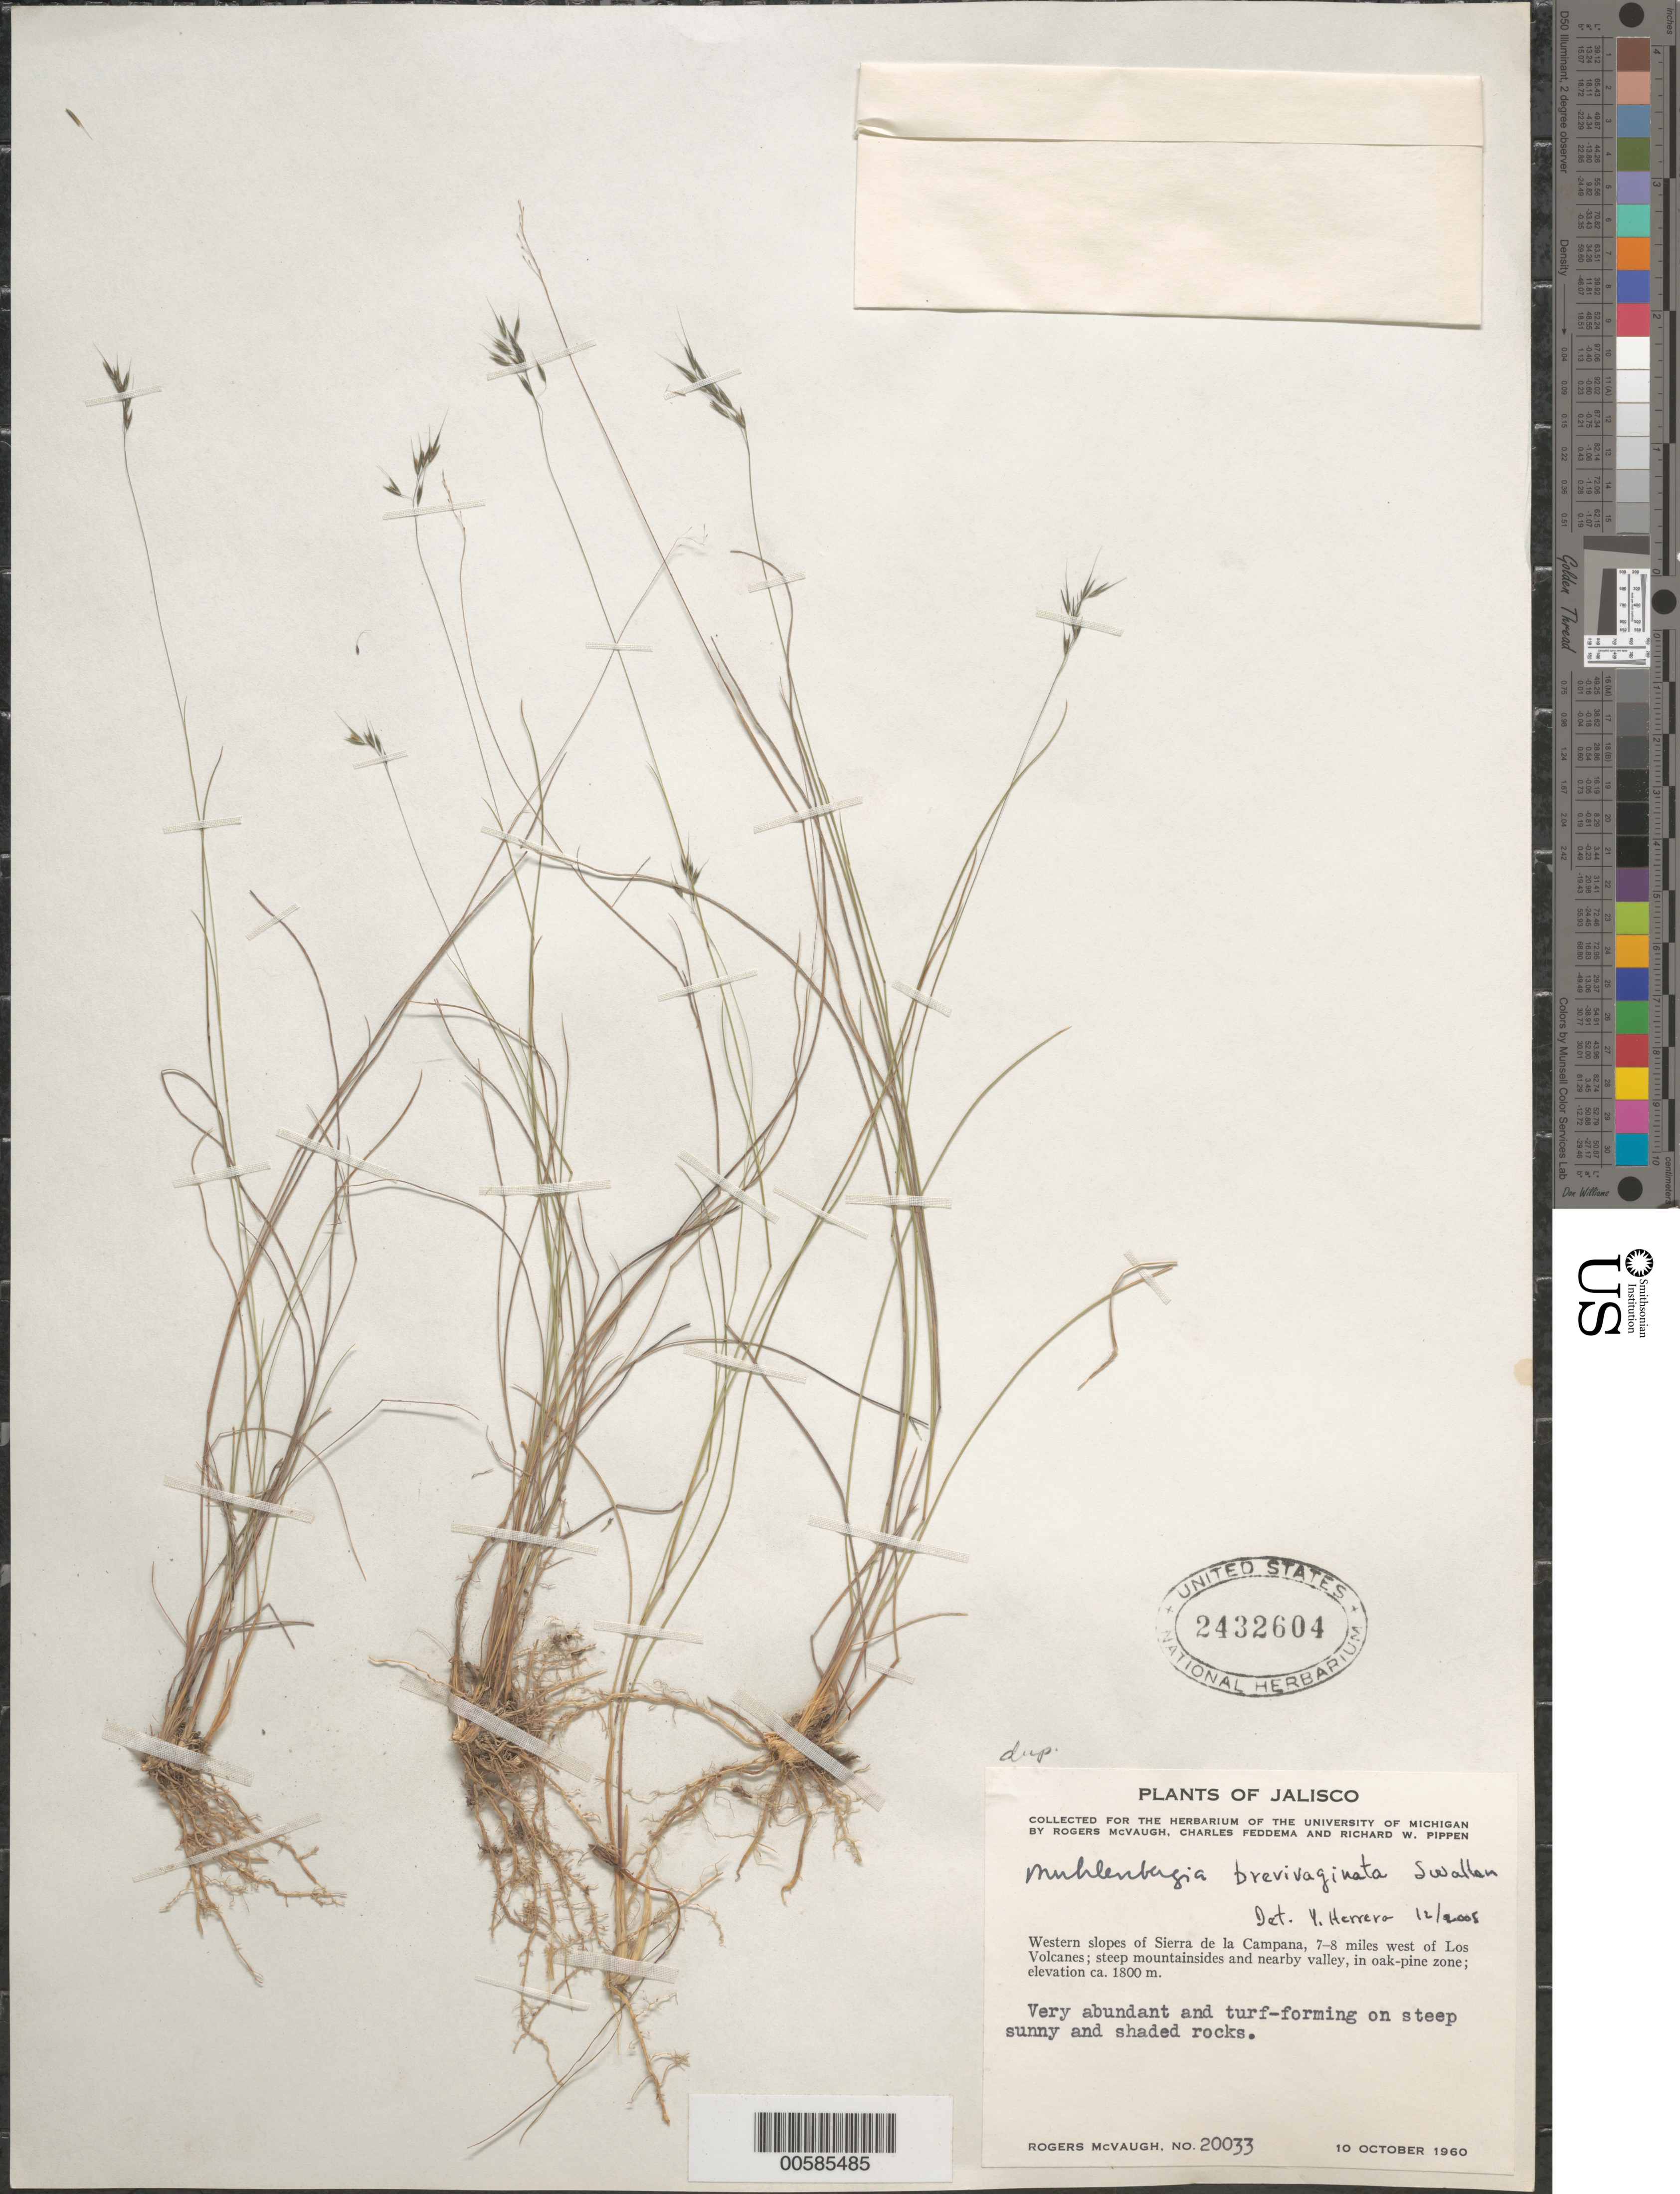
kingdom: Plantae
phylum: Tracheophyta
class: Liliopsida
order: Poales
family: Poaceae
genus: Muhlenbergia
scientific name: Muhlenbergia sp.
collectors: R. McVaugh, C. Feddema & R. W. Pippen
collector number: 20033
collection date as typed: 10 Oct 1960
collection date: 1960-10-10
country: Mexico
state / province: Jalisco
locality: W slopes of Sierra de la Campana, 7-8 mi W of Los Volcanes.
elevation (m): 1800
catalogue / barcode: US 2432604